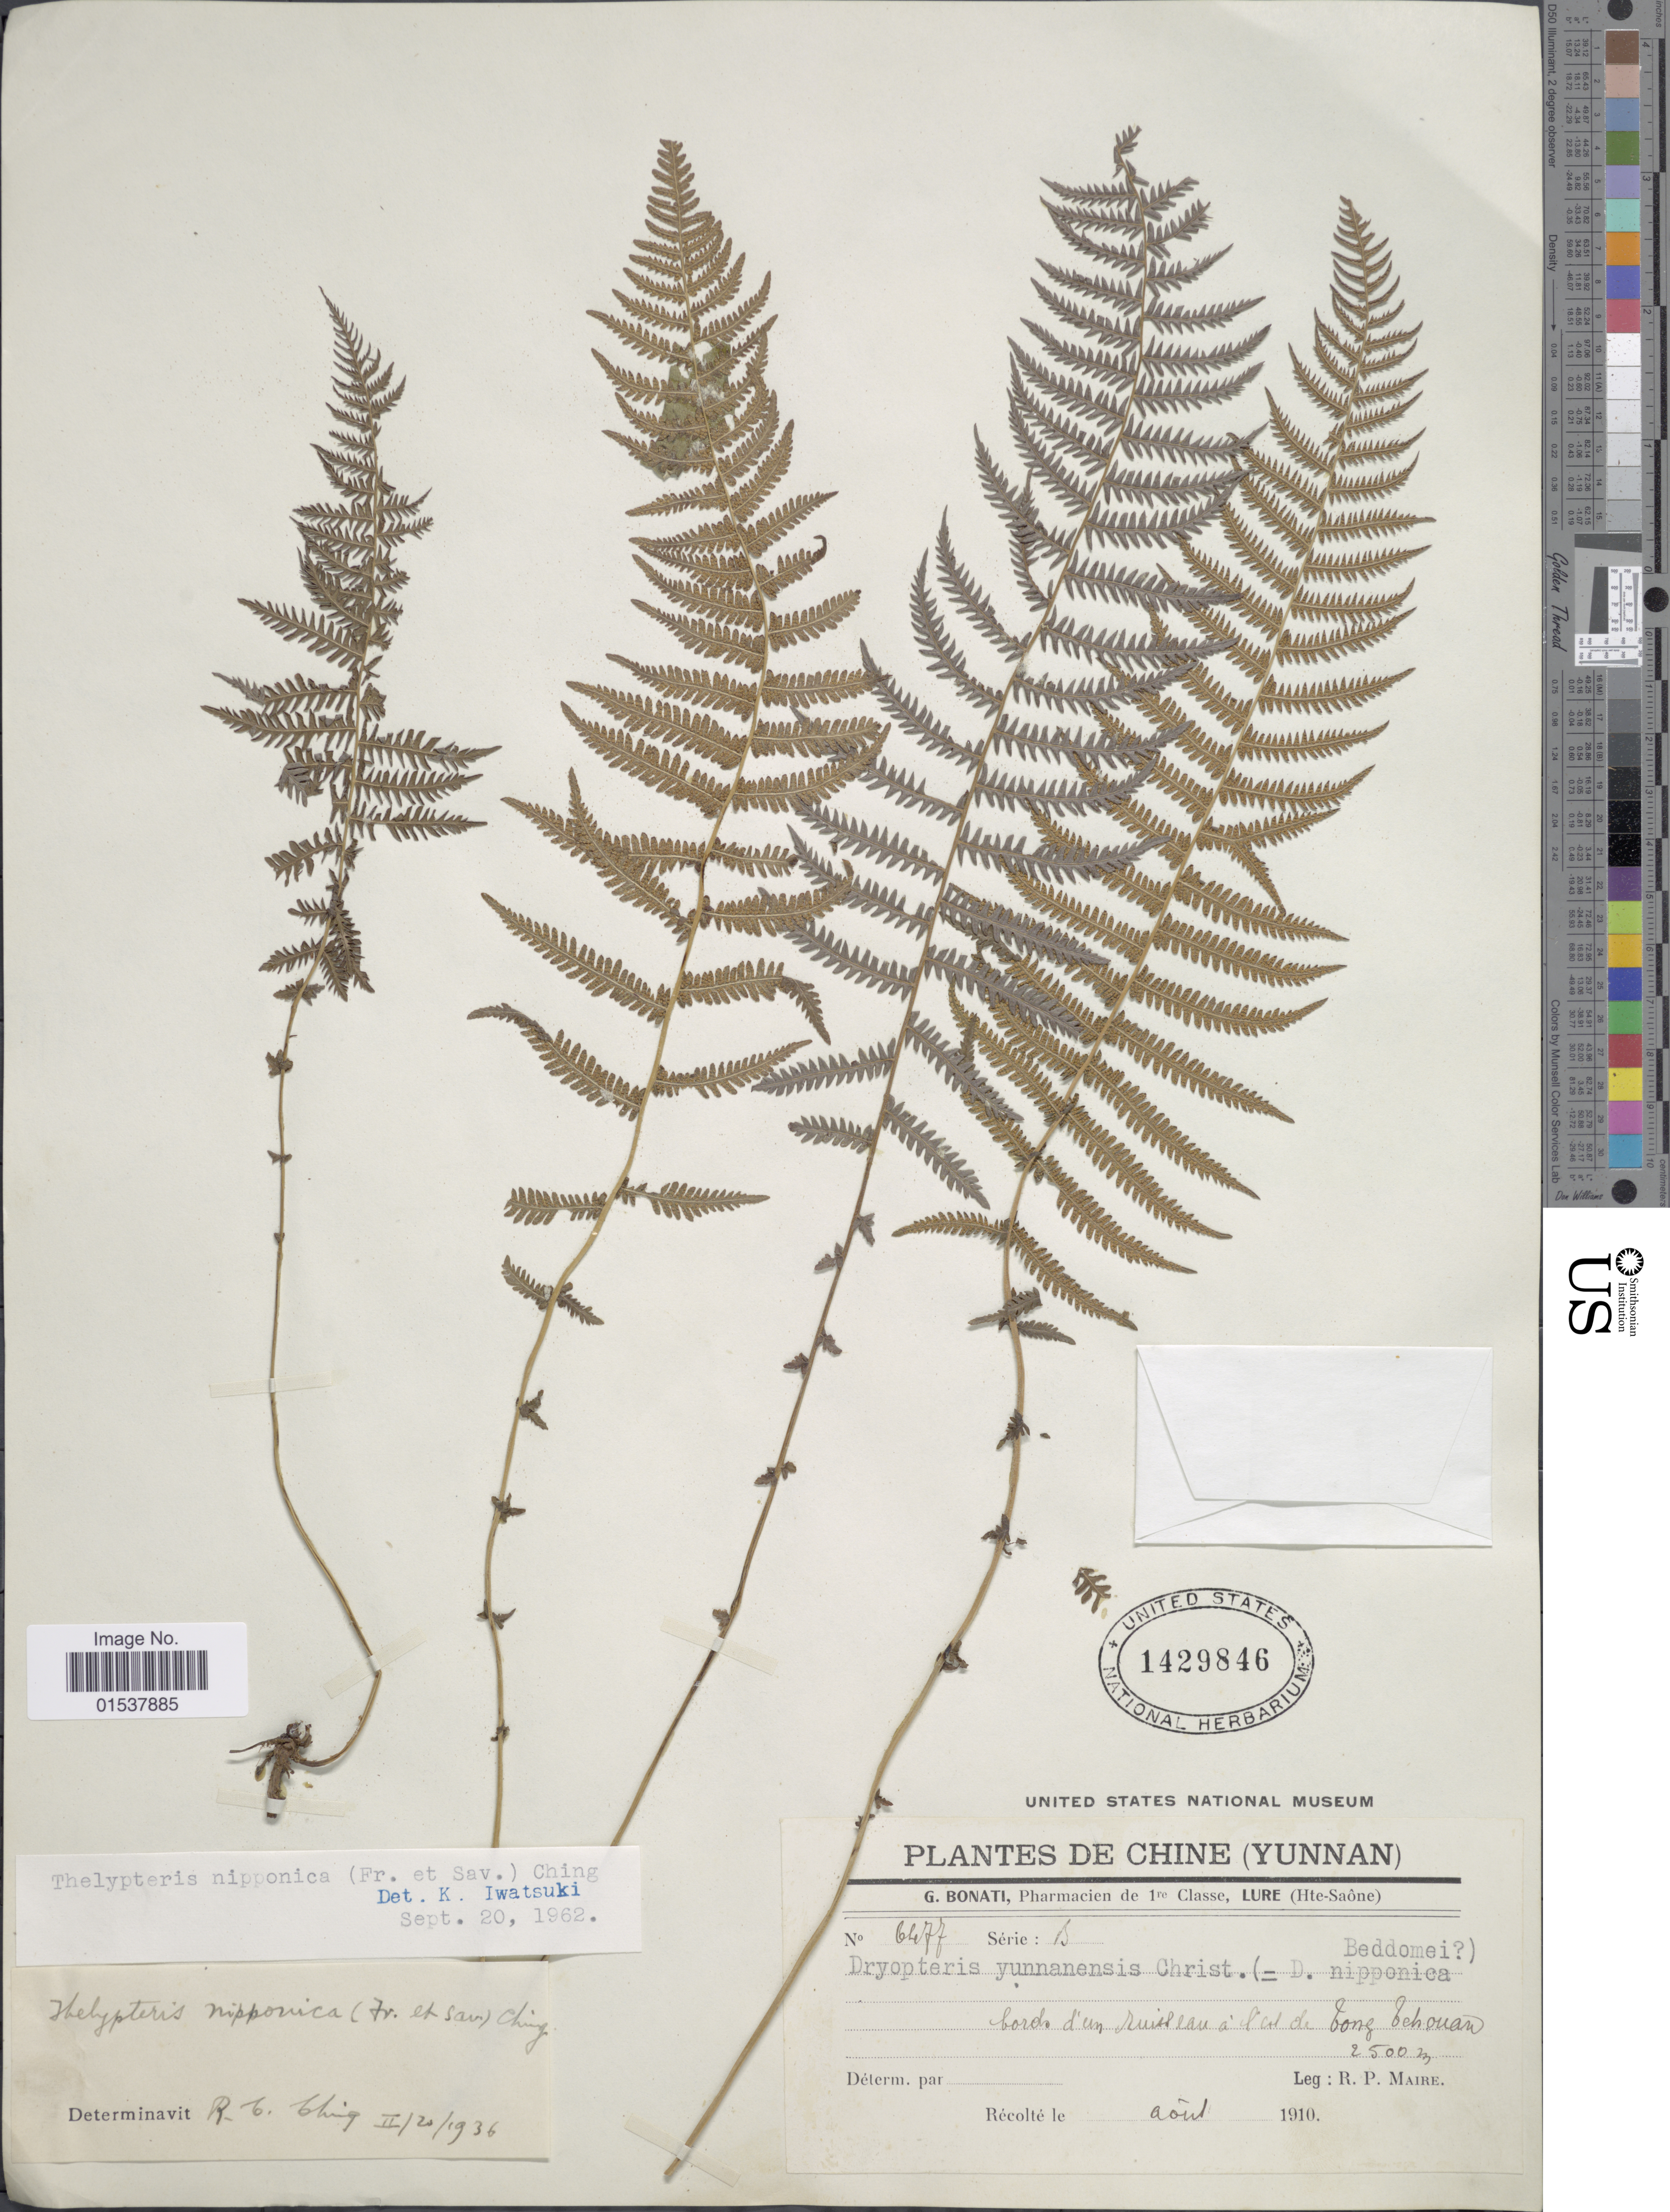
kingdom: Plantae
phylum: Tracheophyta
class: Polypodiopsida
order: Polypodiales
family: Thelypteridaceae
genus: Parathelypteris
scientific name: Parathelypteris nipponica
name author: (Franch. & Sav.) Ching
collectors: R.-P. Maire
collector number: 6477B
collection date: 1910-08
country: China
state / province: Yunnan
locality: Chine (Yunnan), Tong Tchouan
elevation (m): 2500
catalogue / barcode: US 1429846